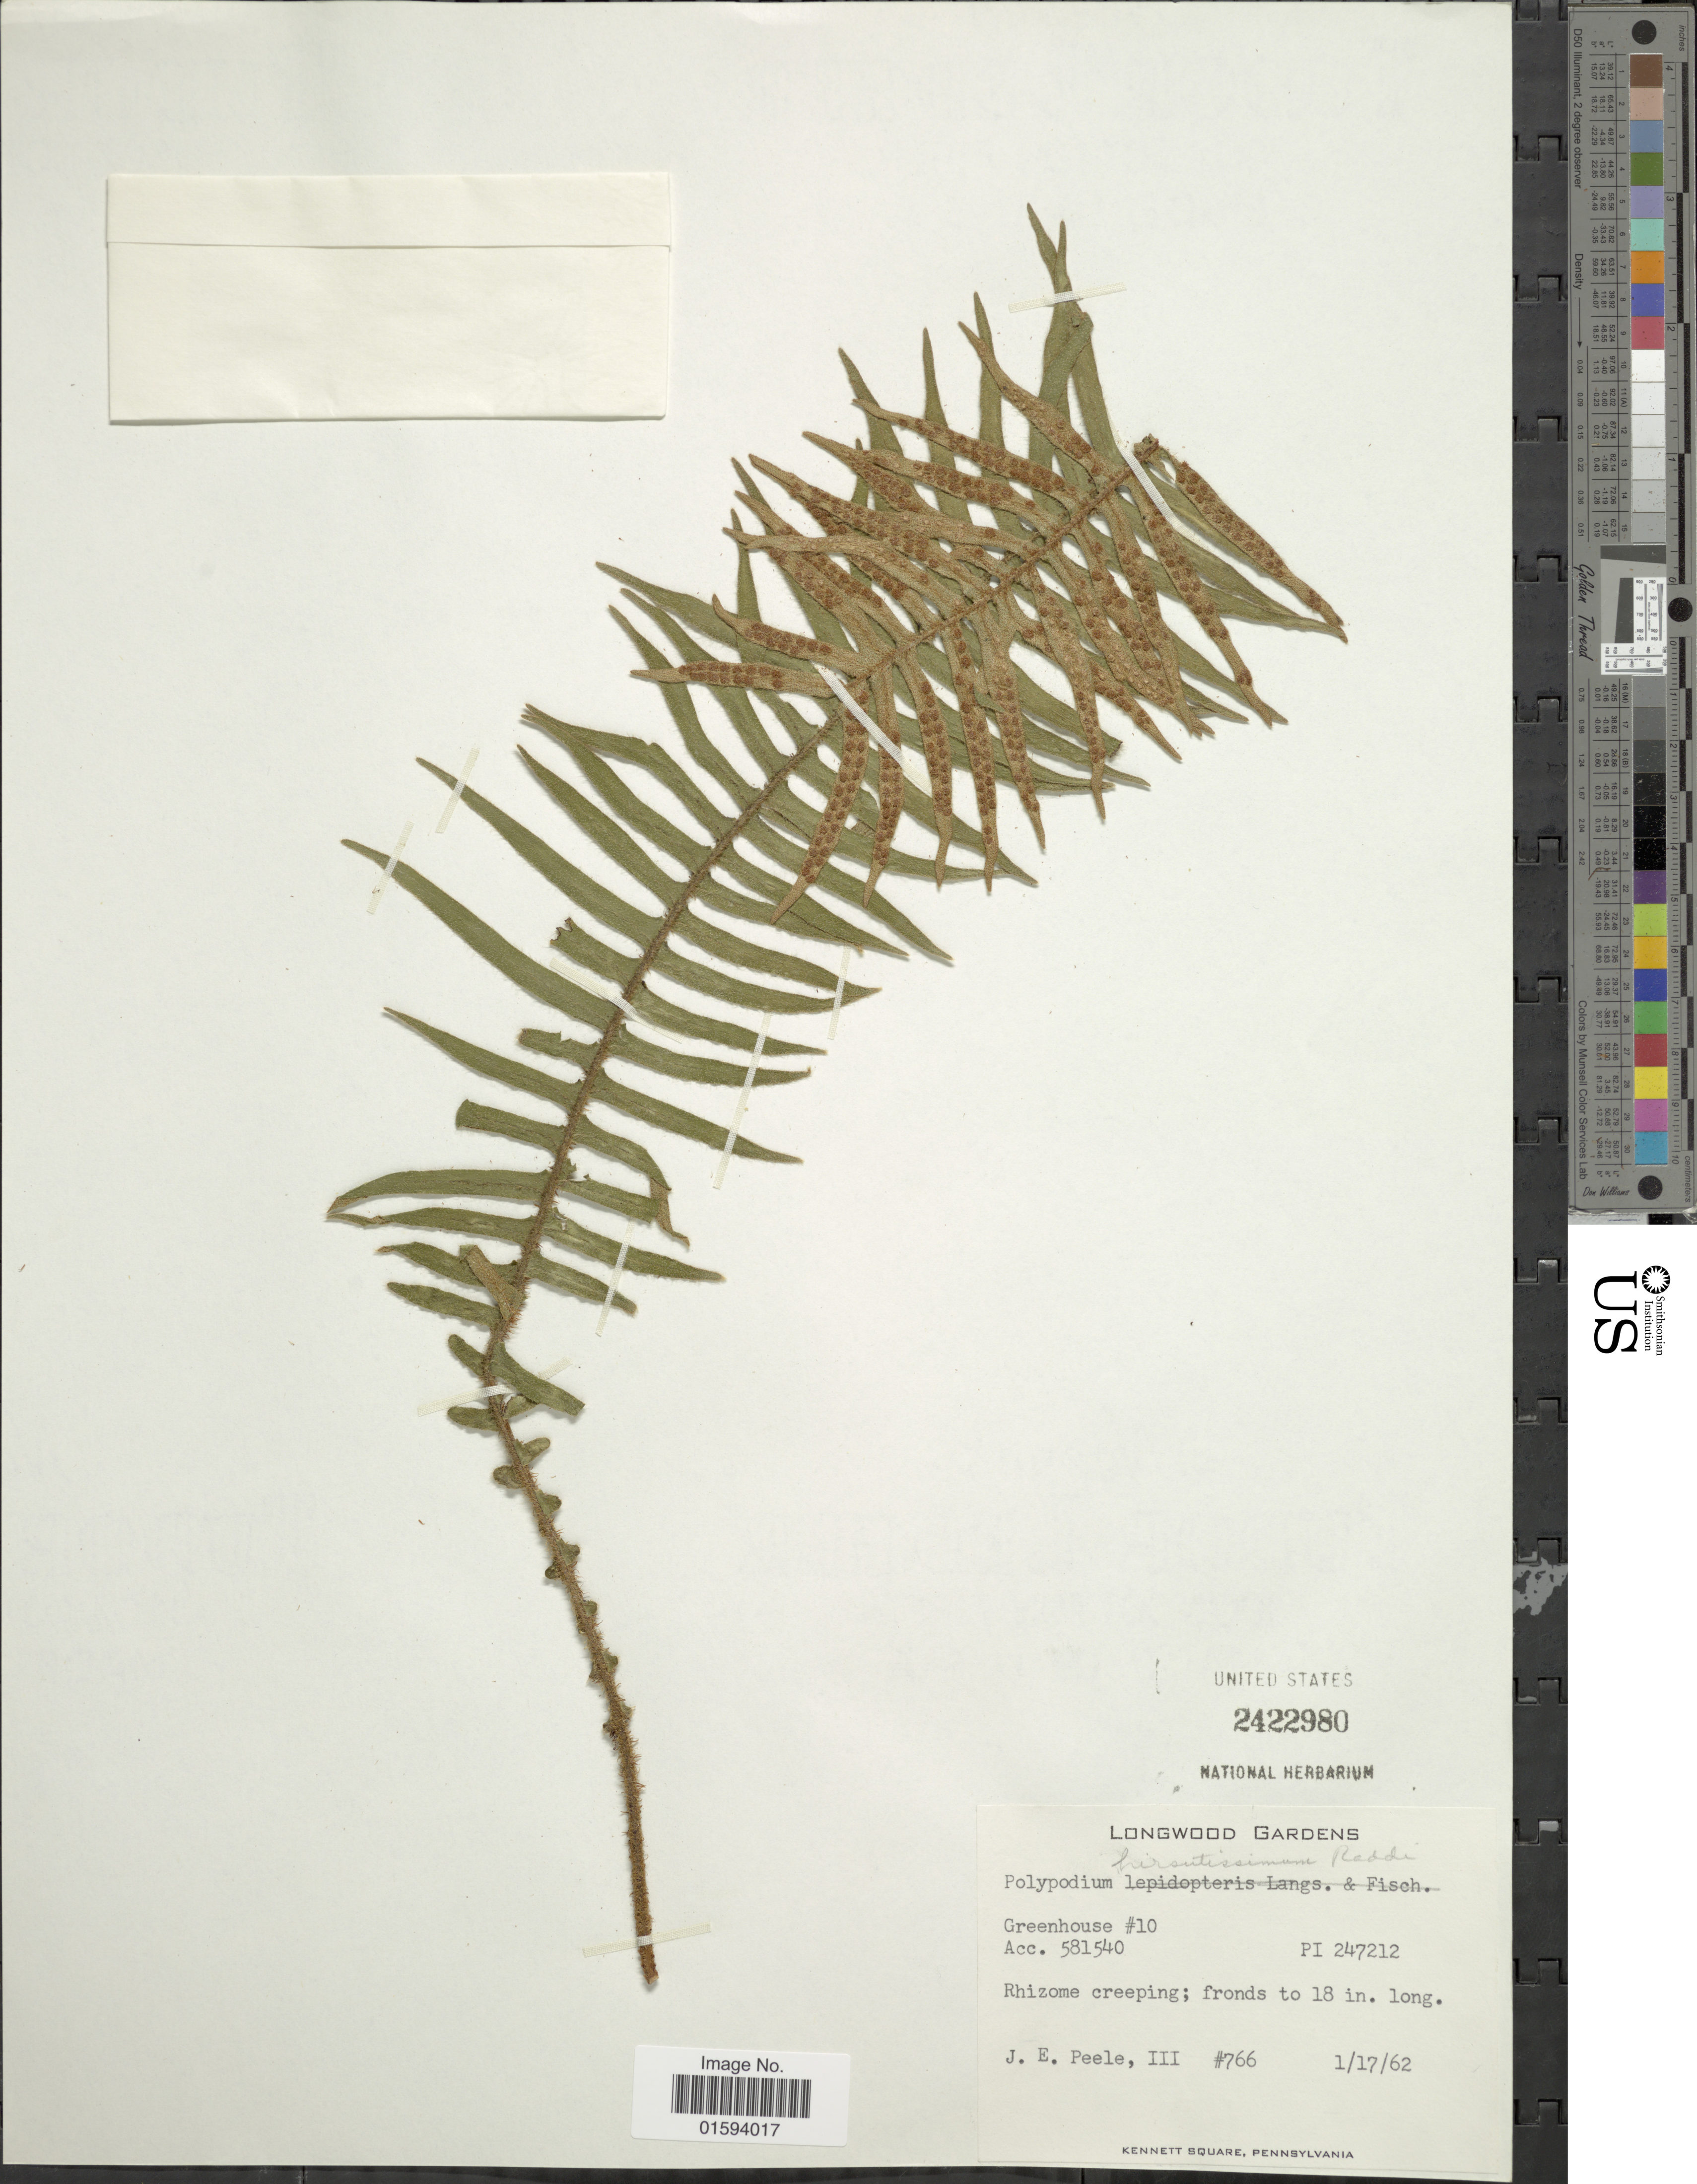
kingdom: Plantae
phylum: Tracheophyta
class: Polypodiopsida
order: Polypodiales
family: Polypodiaceae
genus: Polypodium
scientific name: Polypodium hirsutissimum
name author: Raddi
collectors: J. Peele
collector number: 766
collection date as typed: Transcribed d/m/y: 17/1/62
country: United States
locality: Longwood Gardens. Greenhouse #10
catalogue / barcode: US 2422980